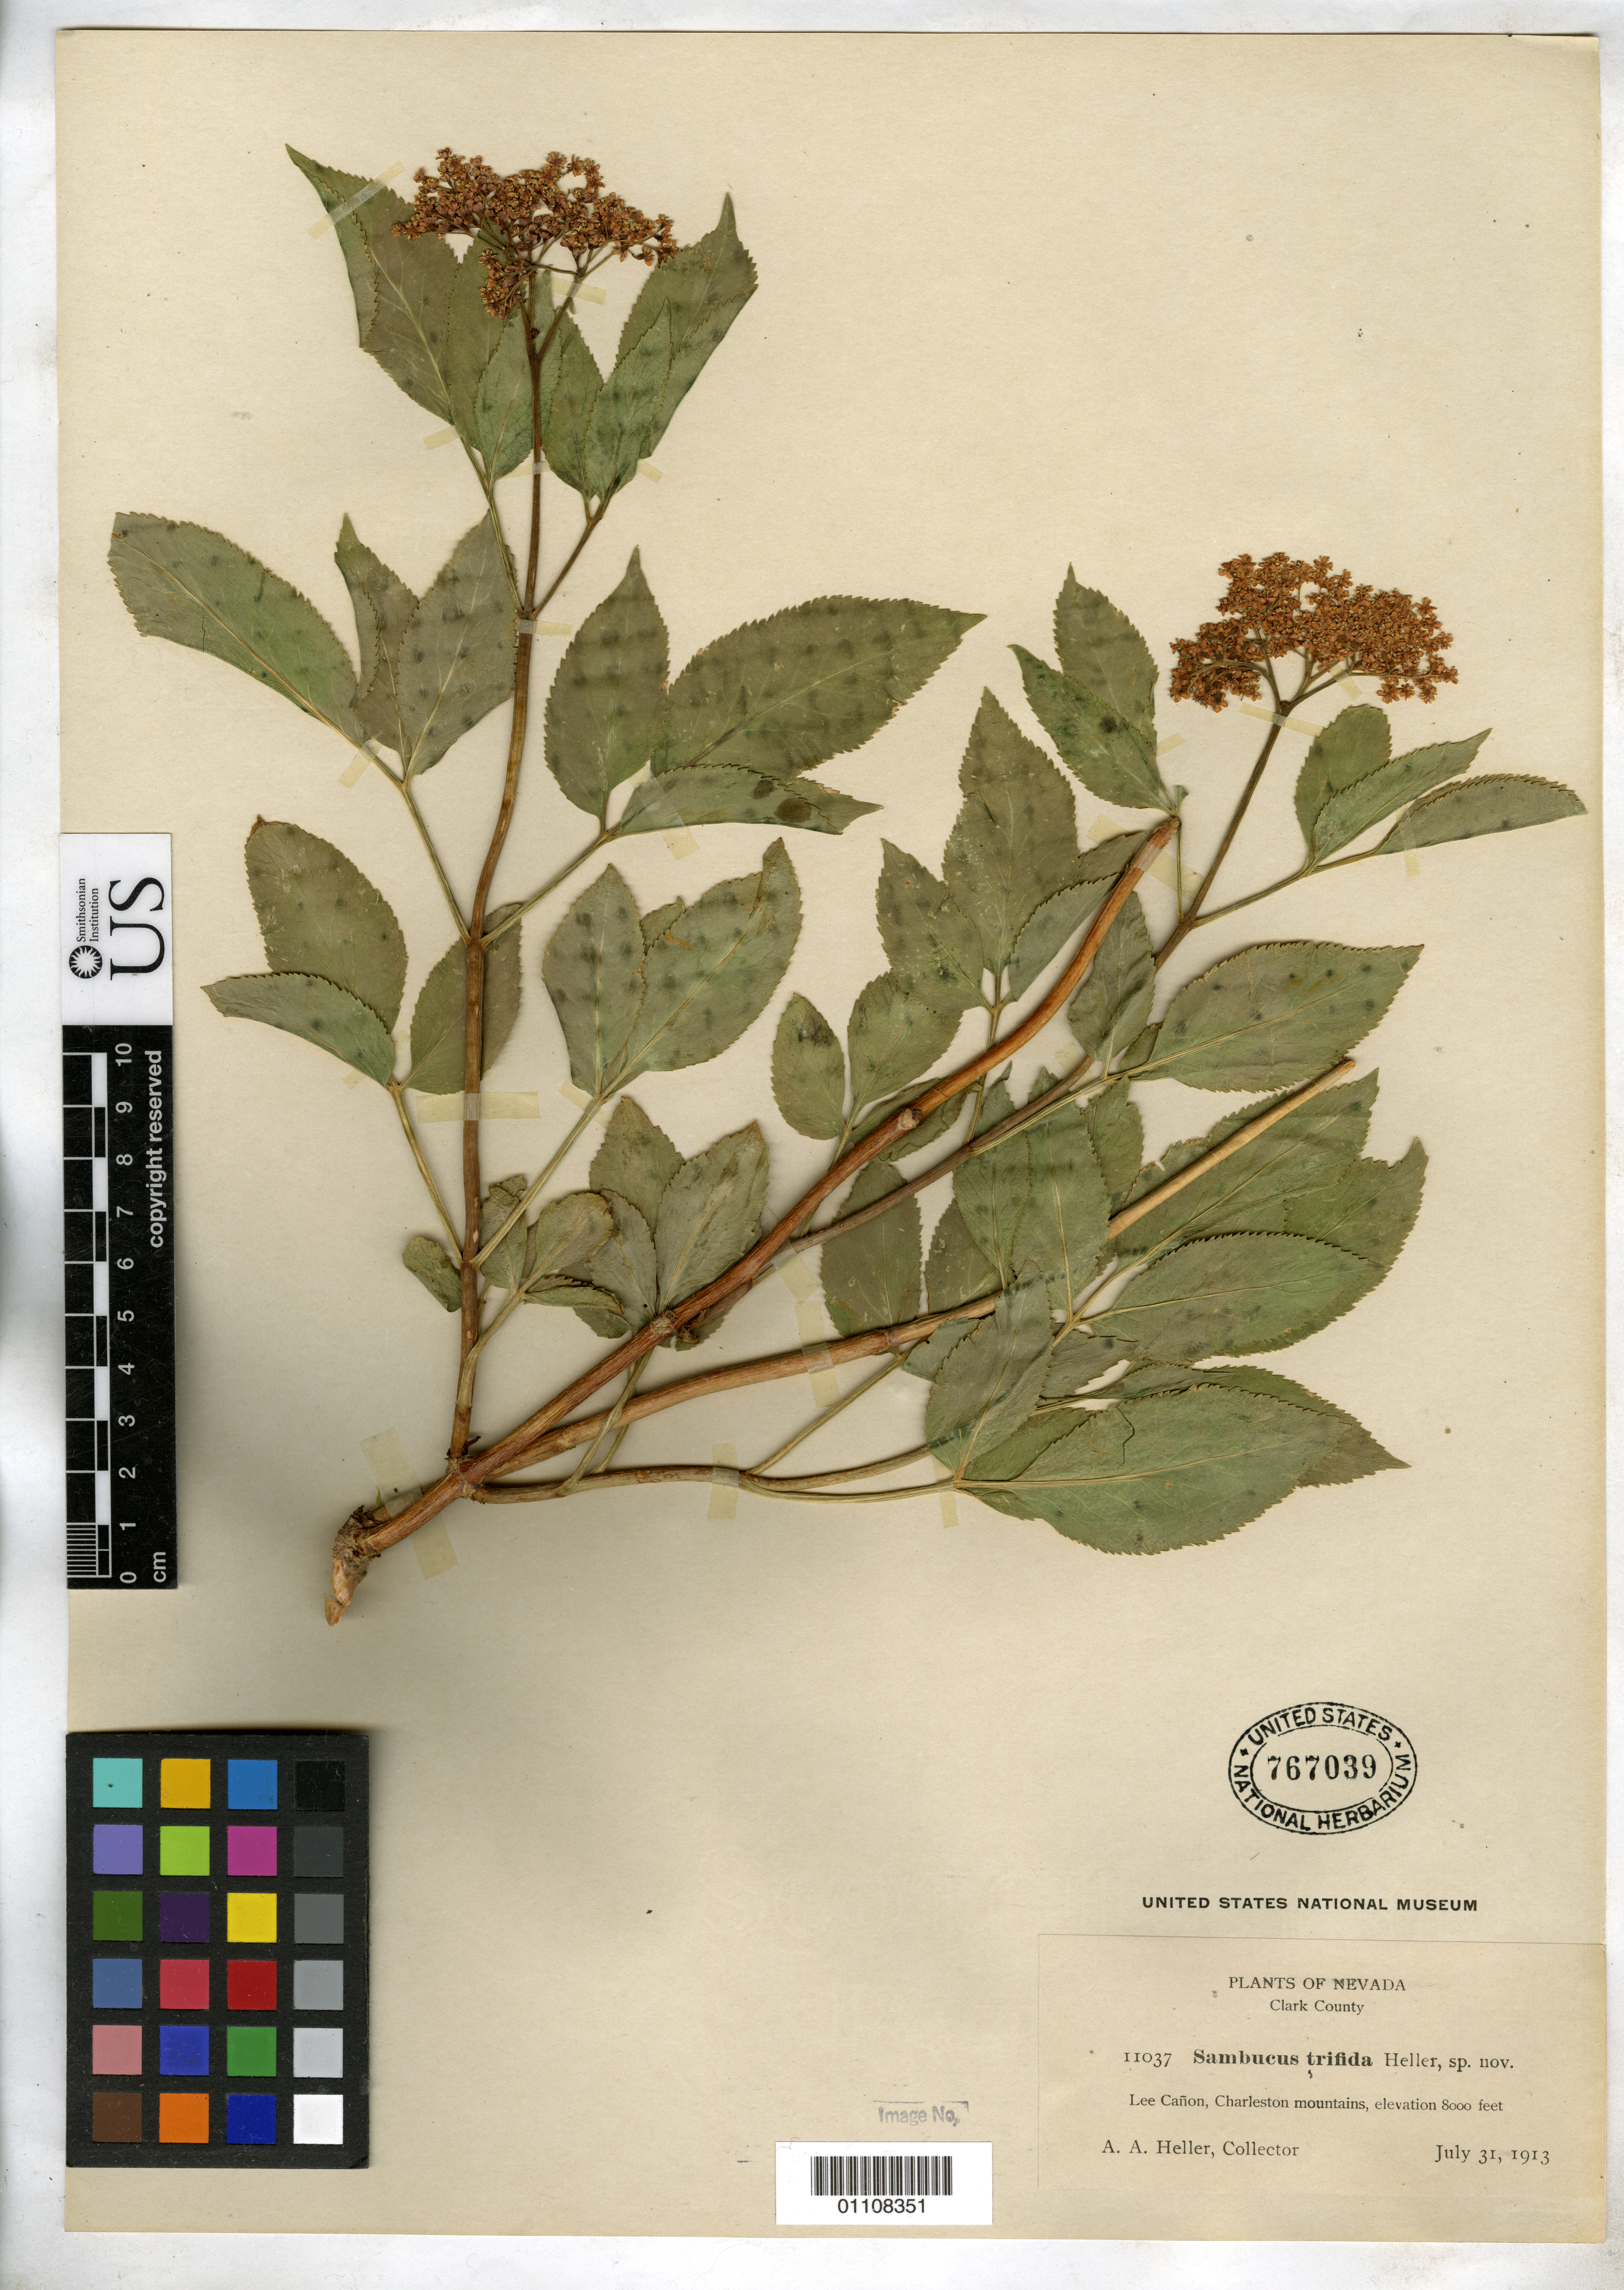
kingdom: Plantae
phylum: Tracheophyta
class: Magnoliopsida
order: Dipsacales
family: Viburnaceae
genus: Sambucus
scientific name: Sambucus trifida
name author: A. Heller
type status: Isotype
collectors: A. A. Heller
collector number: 11037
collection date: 1913-07-31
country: United States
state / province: Nevada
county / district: Clark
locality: Lee Cañon, Charleston mountains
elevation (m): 2438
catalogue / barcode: US 767039